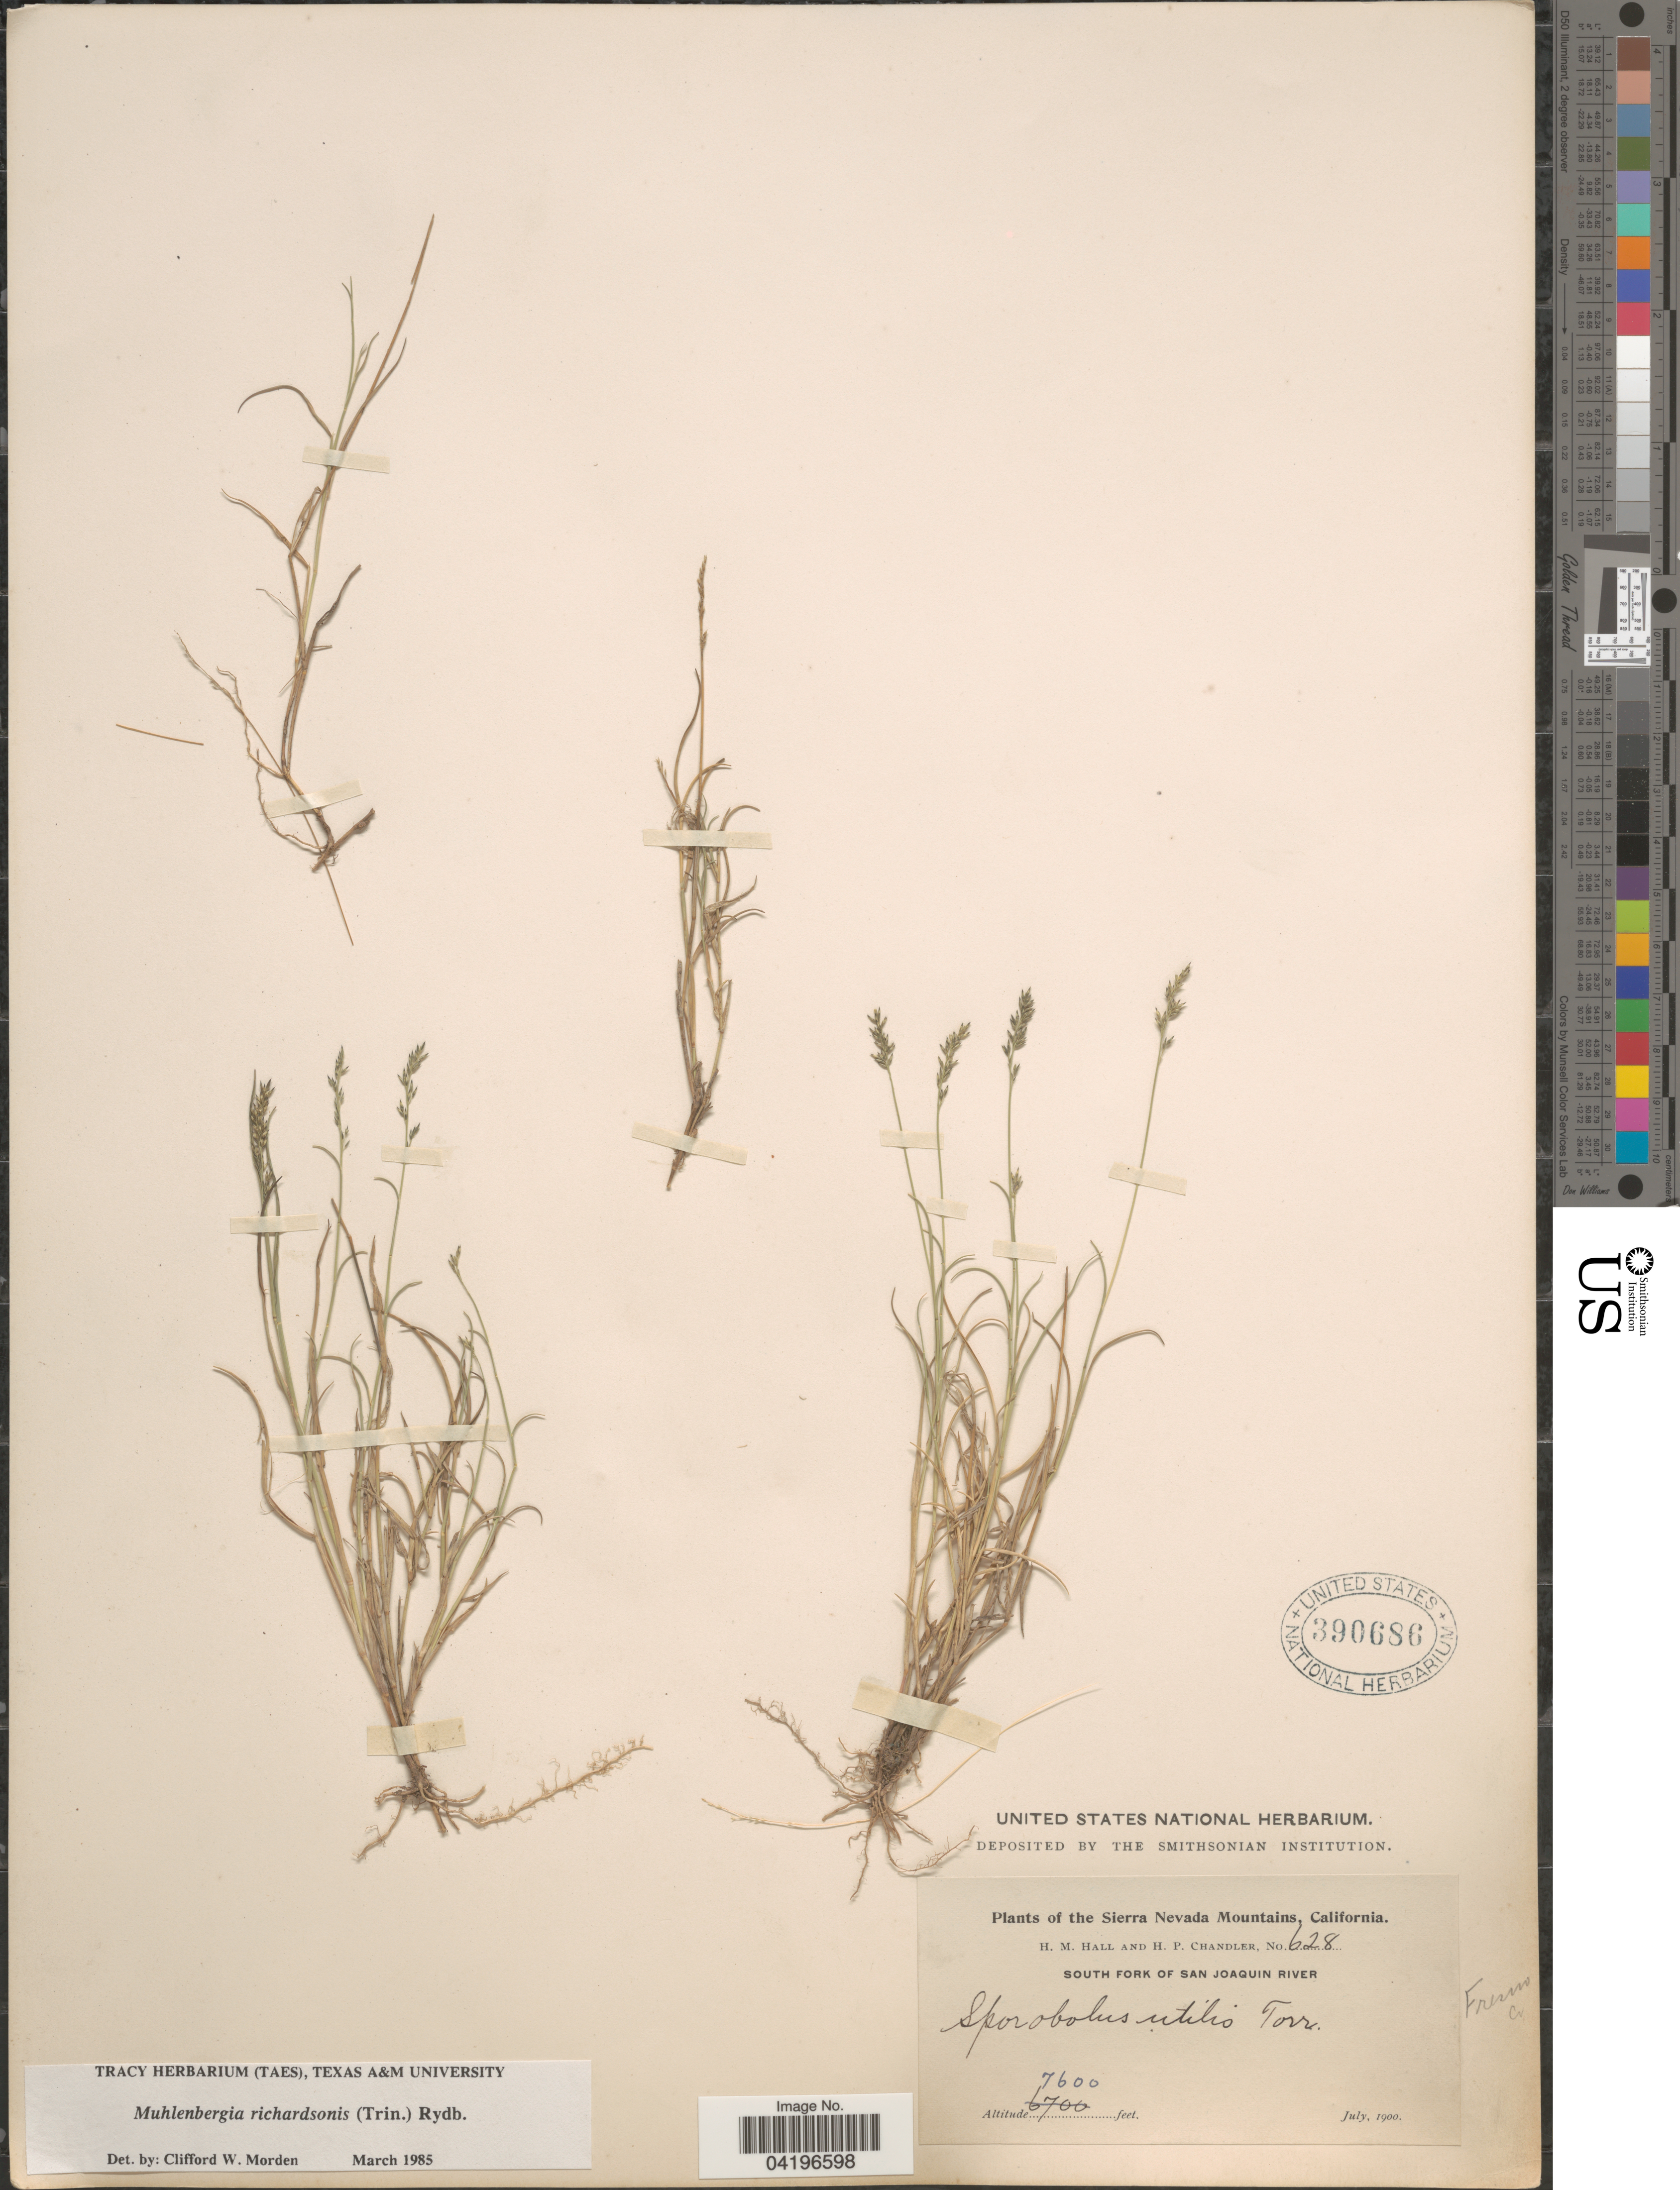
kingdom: Plantae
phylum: Tracheophyta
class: Liliopsida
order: Poales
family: Poaceae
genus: Muhlenbergia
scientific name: Muhlenbergia richardsonis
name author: (Trin.) Rydb.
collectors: H. M. Hall & H. Chandler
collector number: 628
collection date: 1900-07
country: United States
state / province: California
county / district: Fresno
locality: The Sierra Nevada Mountains. South Fork of San Joaquin River. Fresno Co.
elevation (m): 2316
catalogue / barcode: US 390686